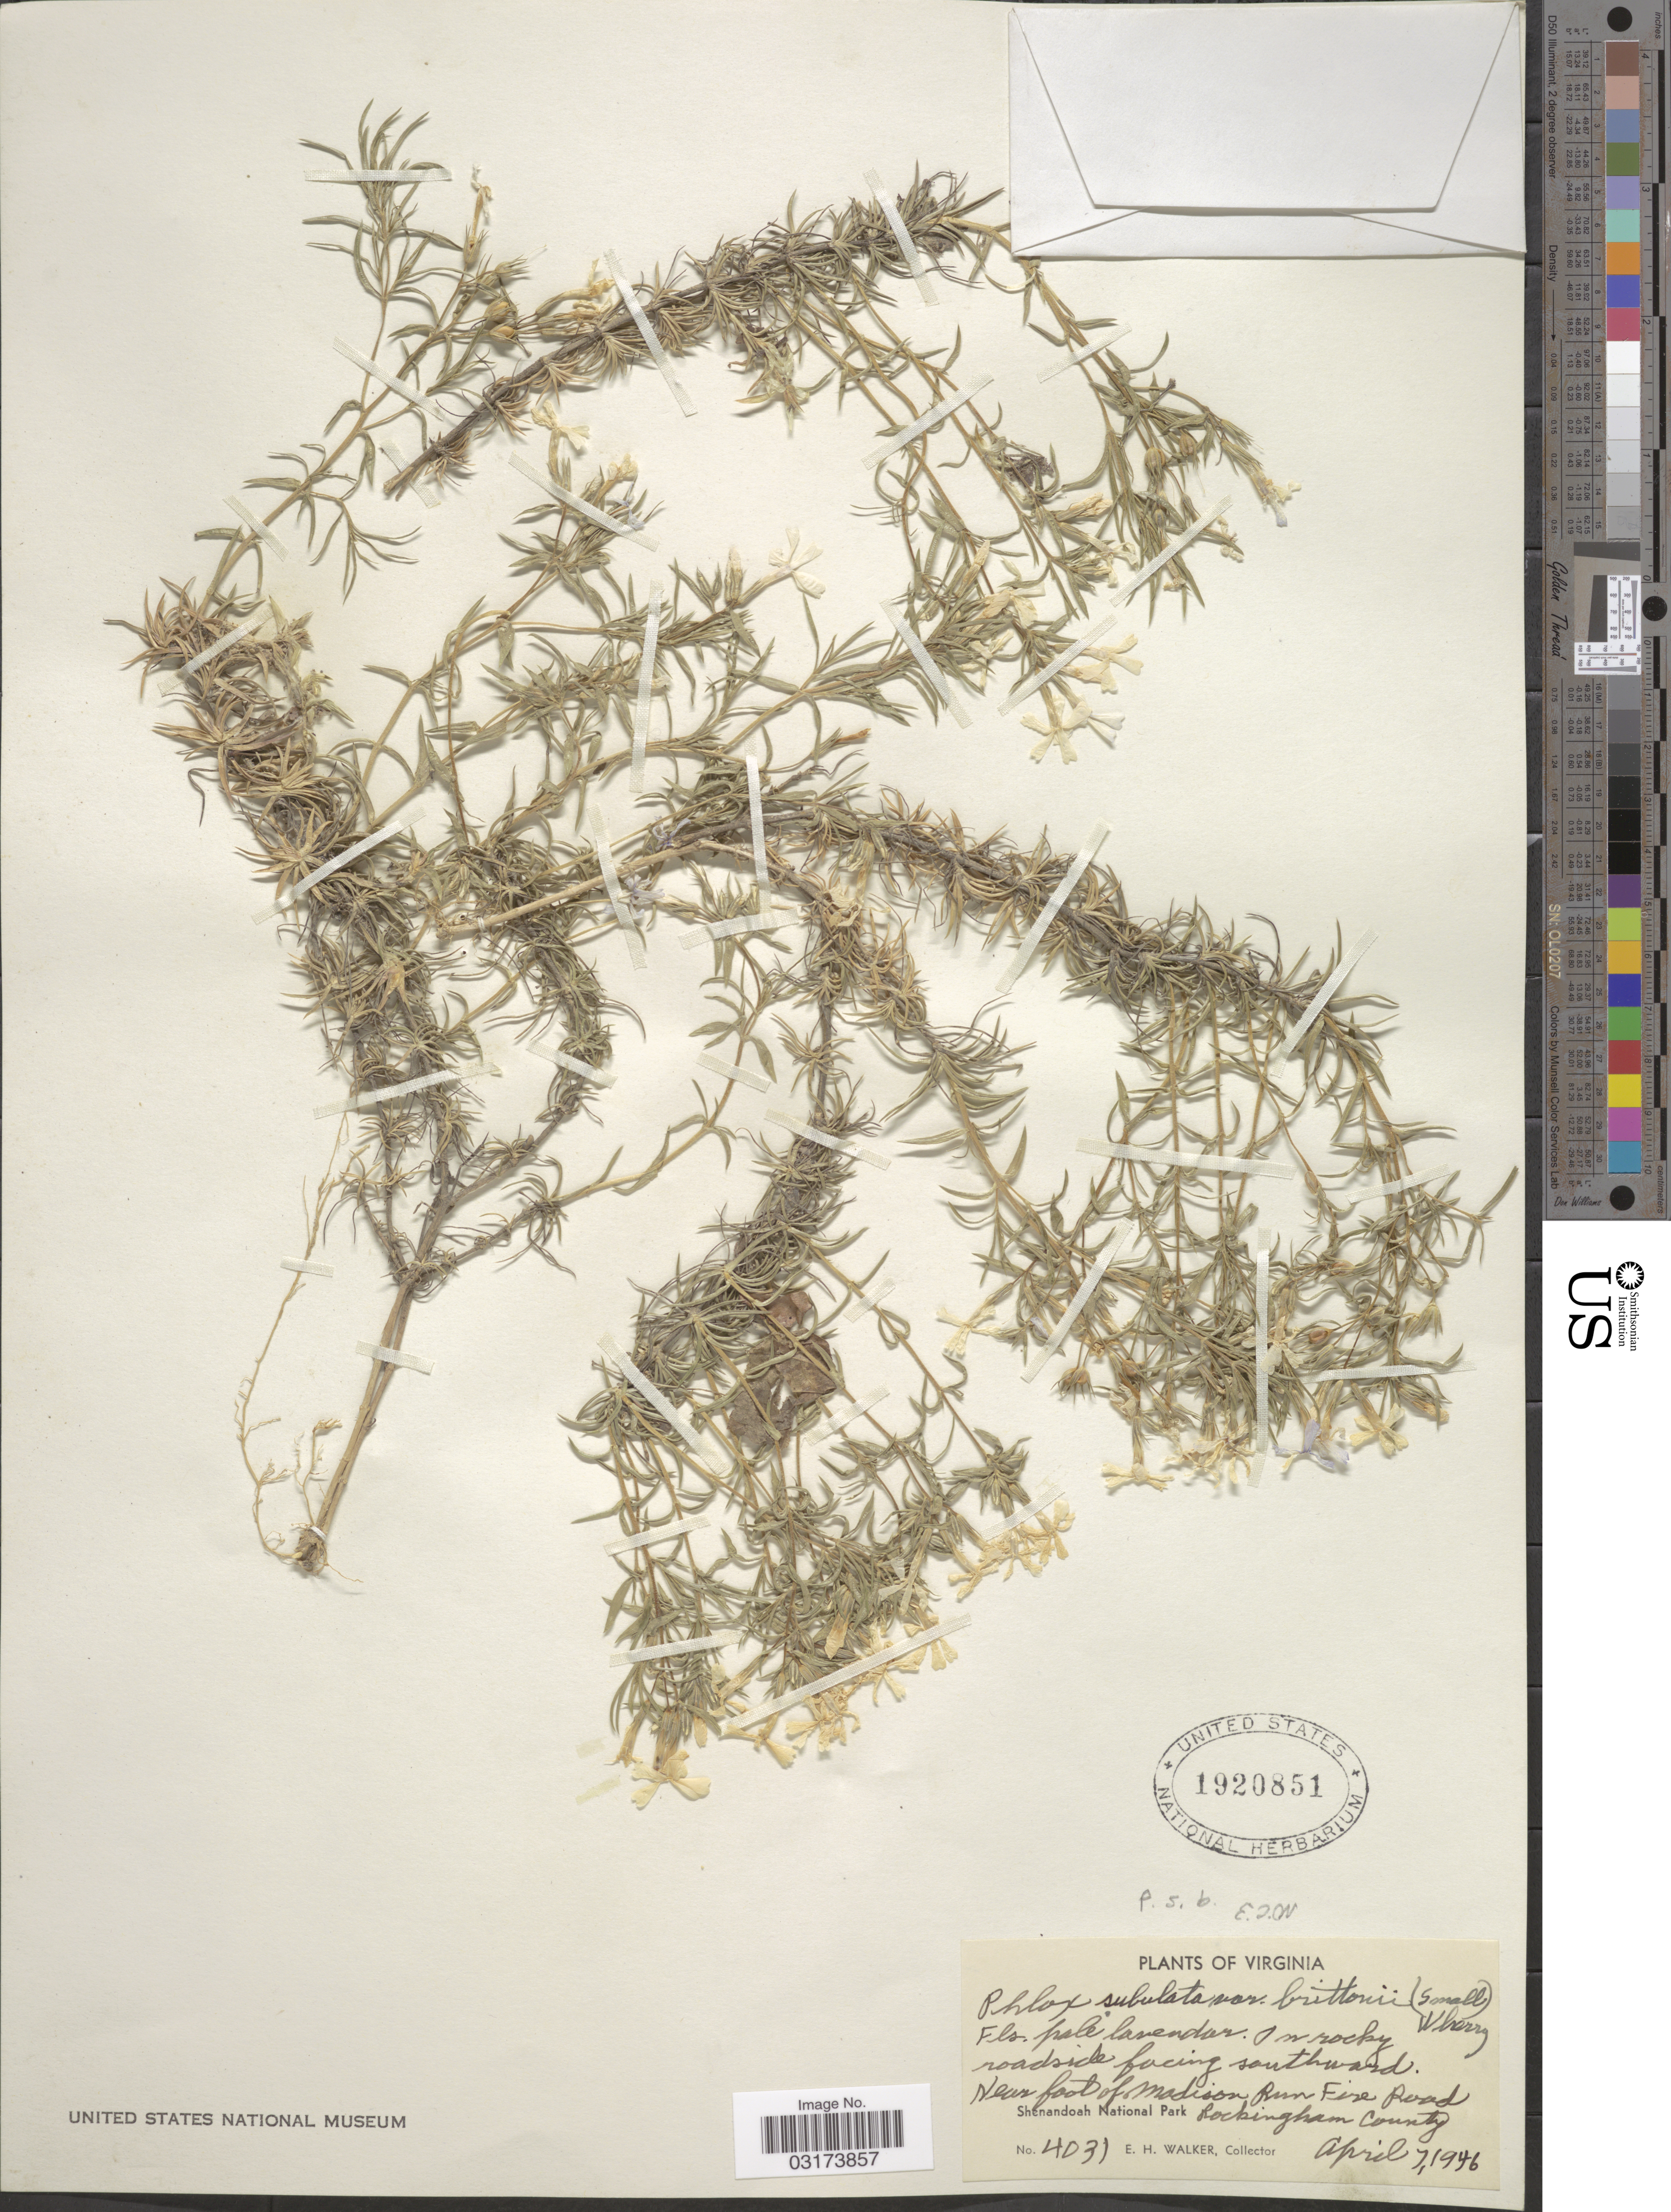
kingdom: Plantae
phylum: Tracheophyta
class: Magnoliopsida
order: Ericales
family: Polemoniaceae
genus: Phlox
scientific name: Phlox subulata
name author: L.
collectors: E. H. Walker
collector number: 4031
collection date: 1946-04-07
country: United States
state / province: Virginia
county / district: Rockingham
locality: Near foot of Madison Run Fire Road. Shenandoah National Park. Rockingham County.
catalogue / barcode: US 1920851